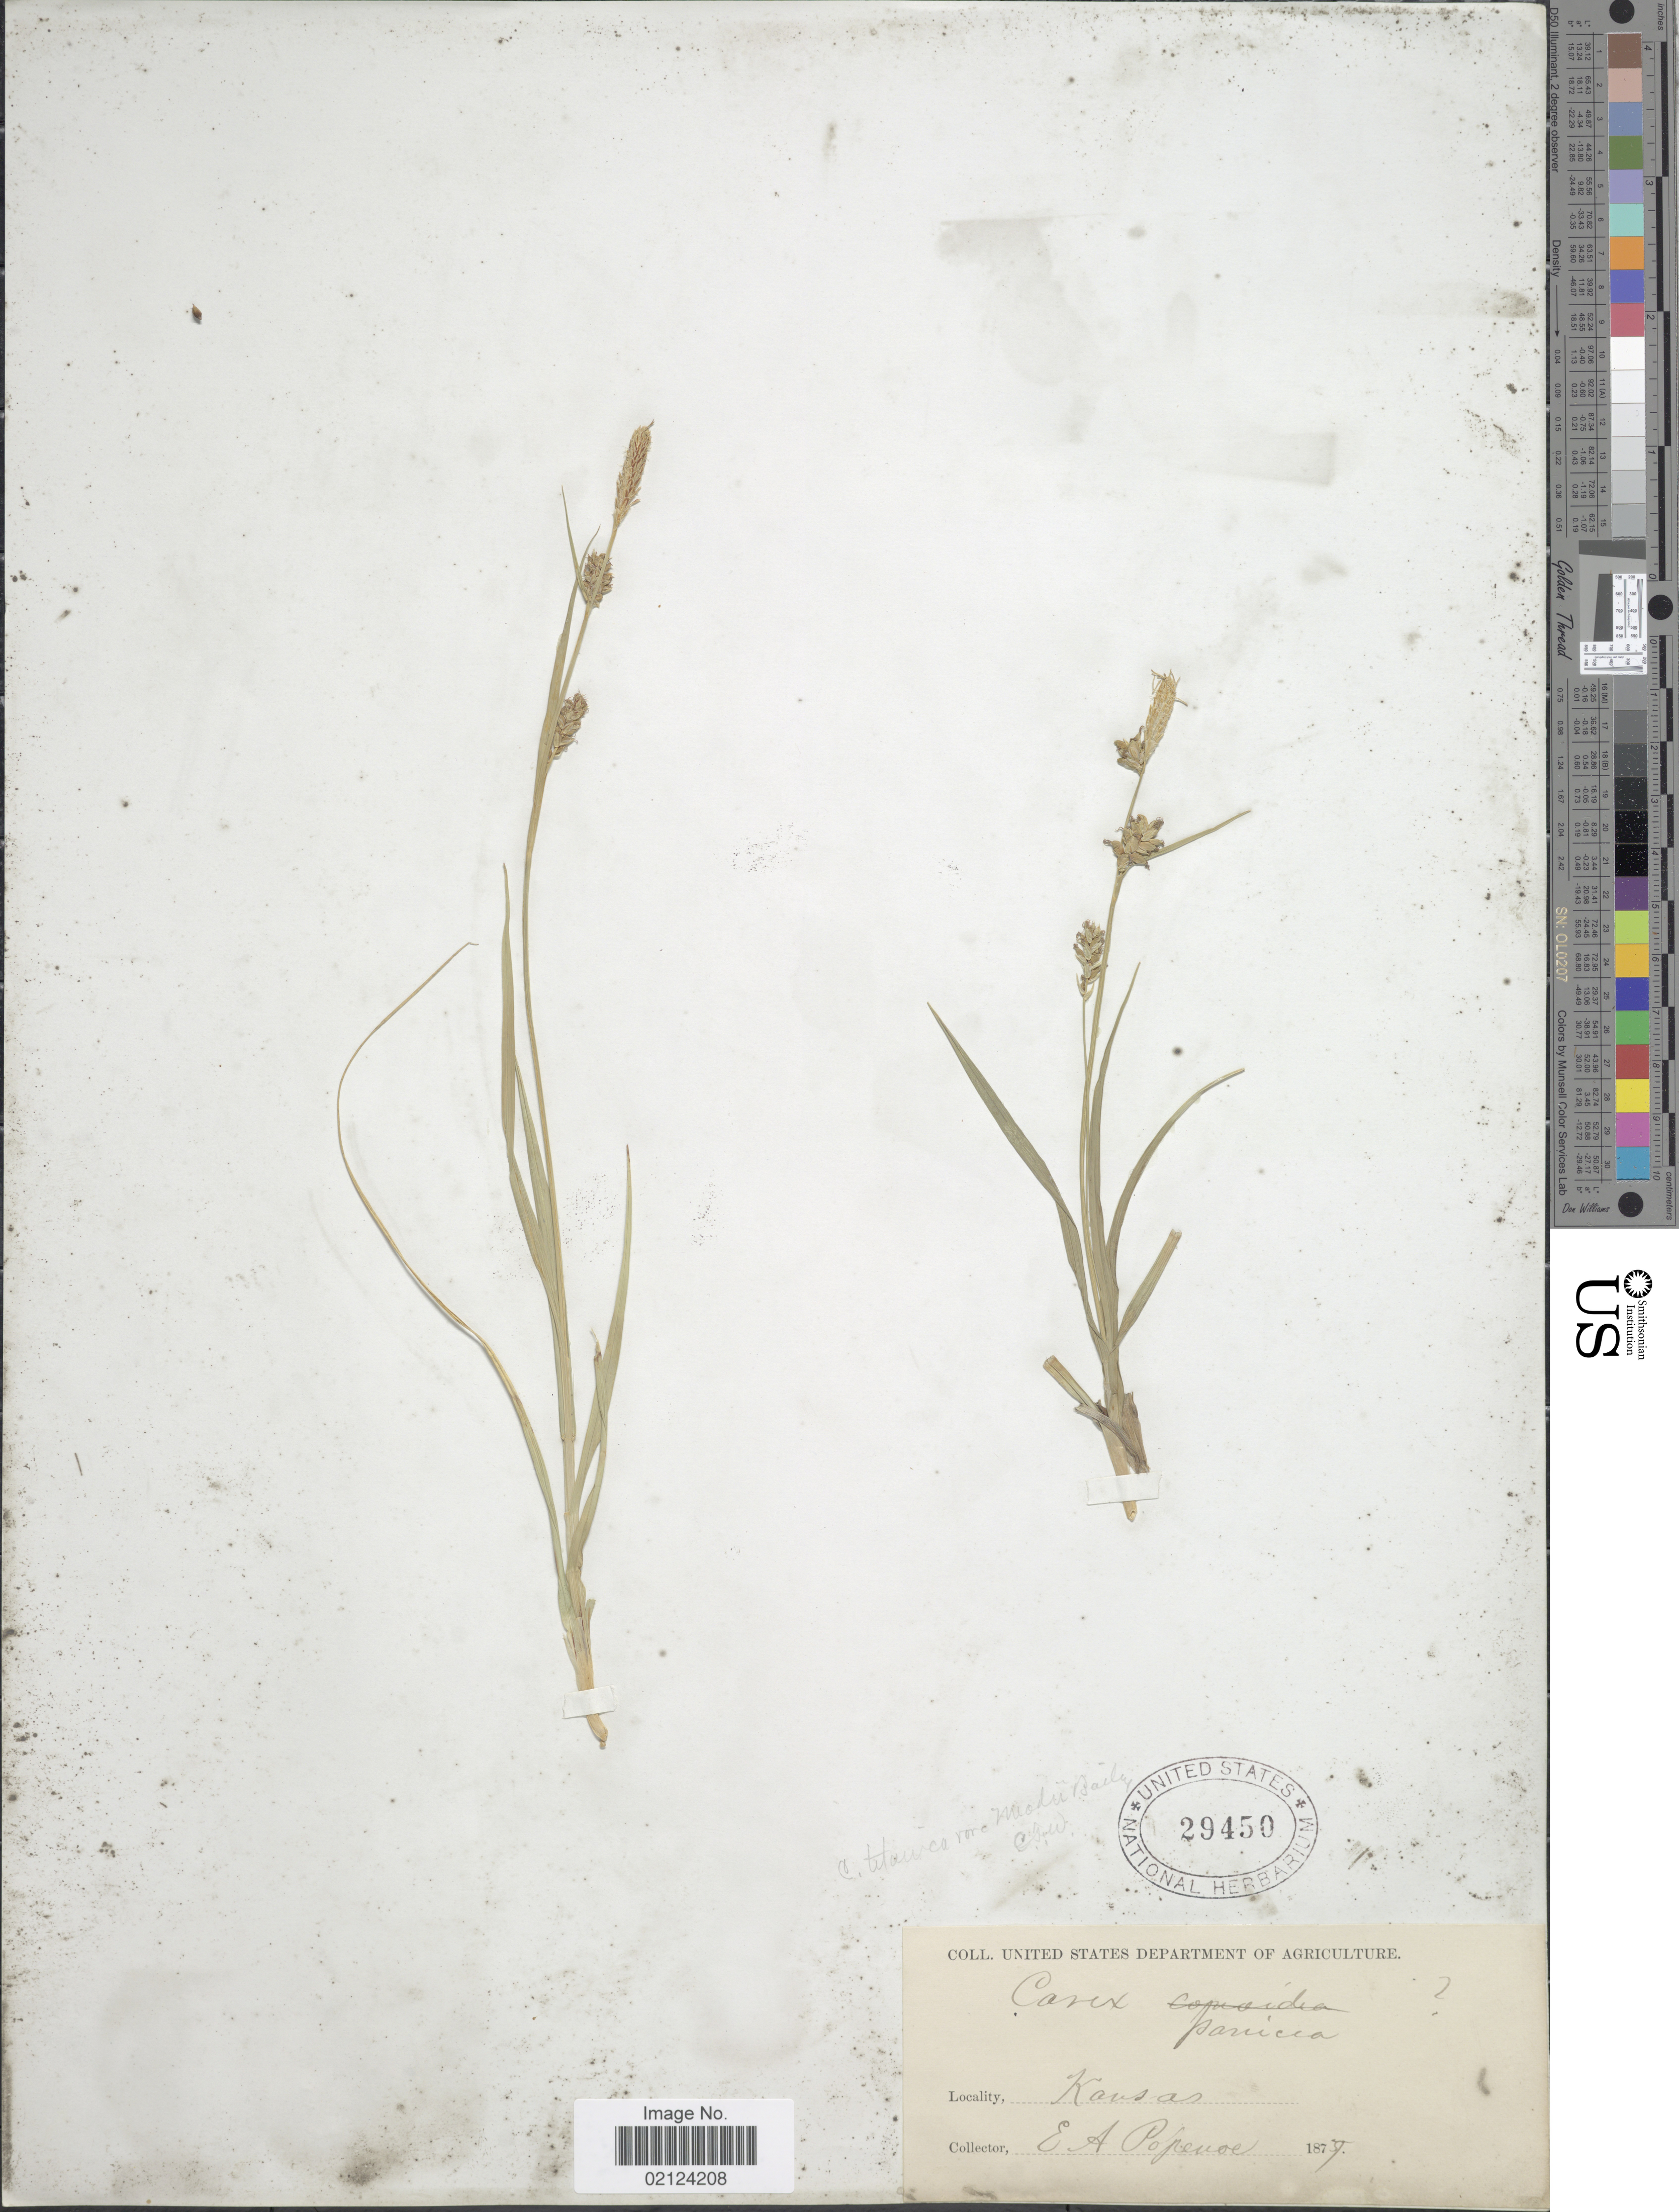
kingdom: Plantae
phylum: Tracheophyta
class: Liliopsida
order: Poales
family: Cyperaceae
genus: Carex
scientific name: Carex meadii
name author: Dewey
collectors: E. A. Popenoe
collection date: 1879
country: United States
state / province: Kansas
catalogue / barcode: US 29450